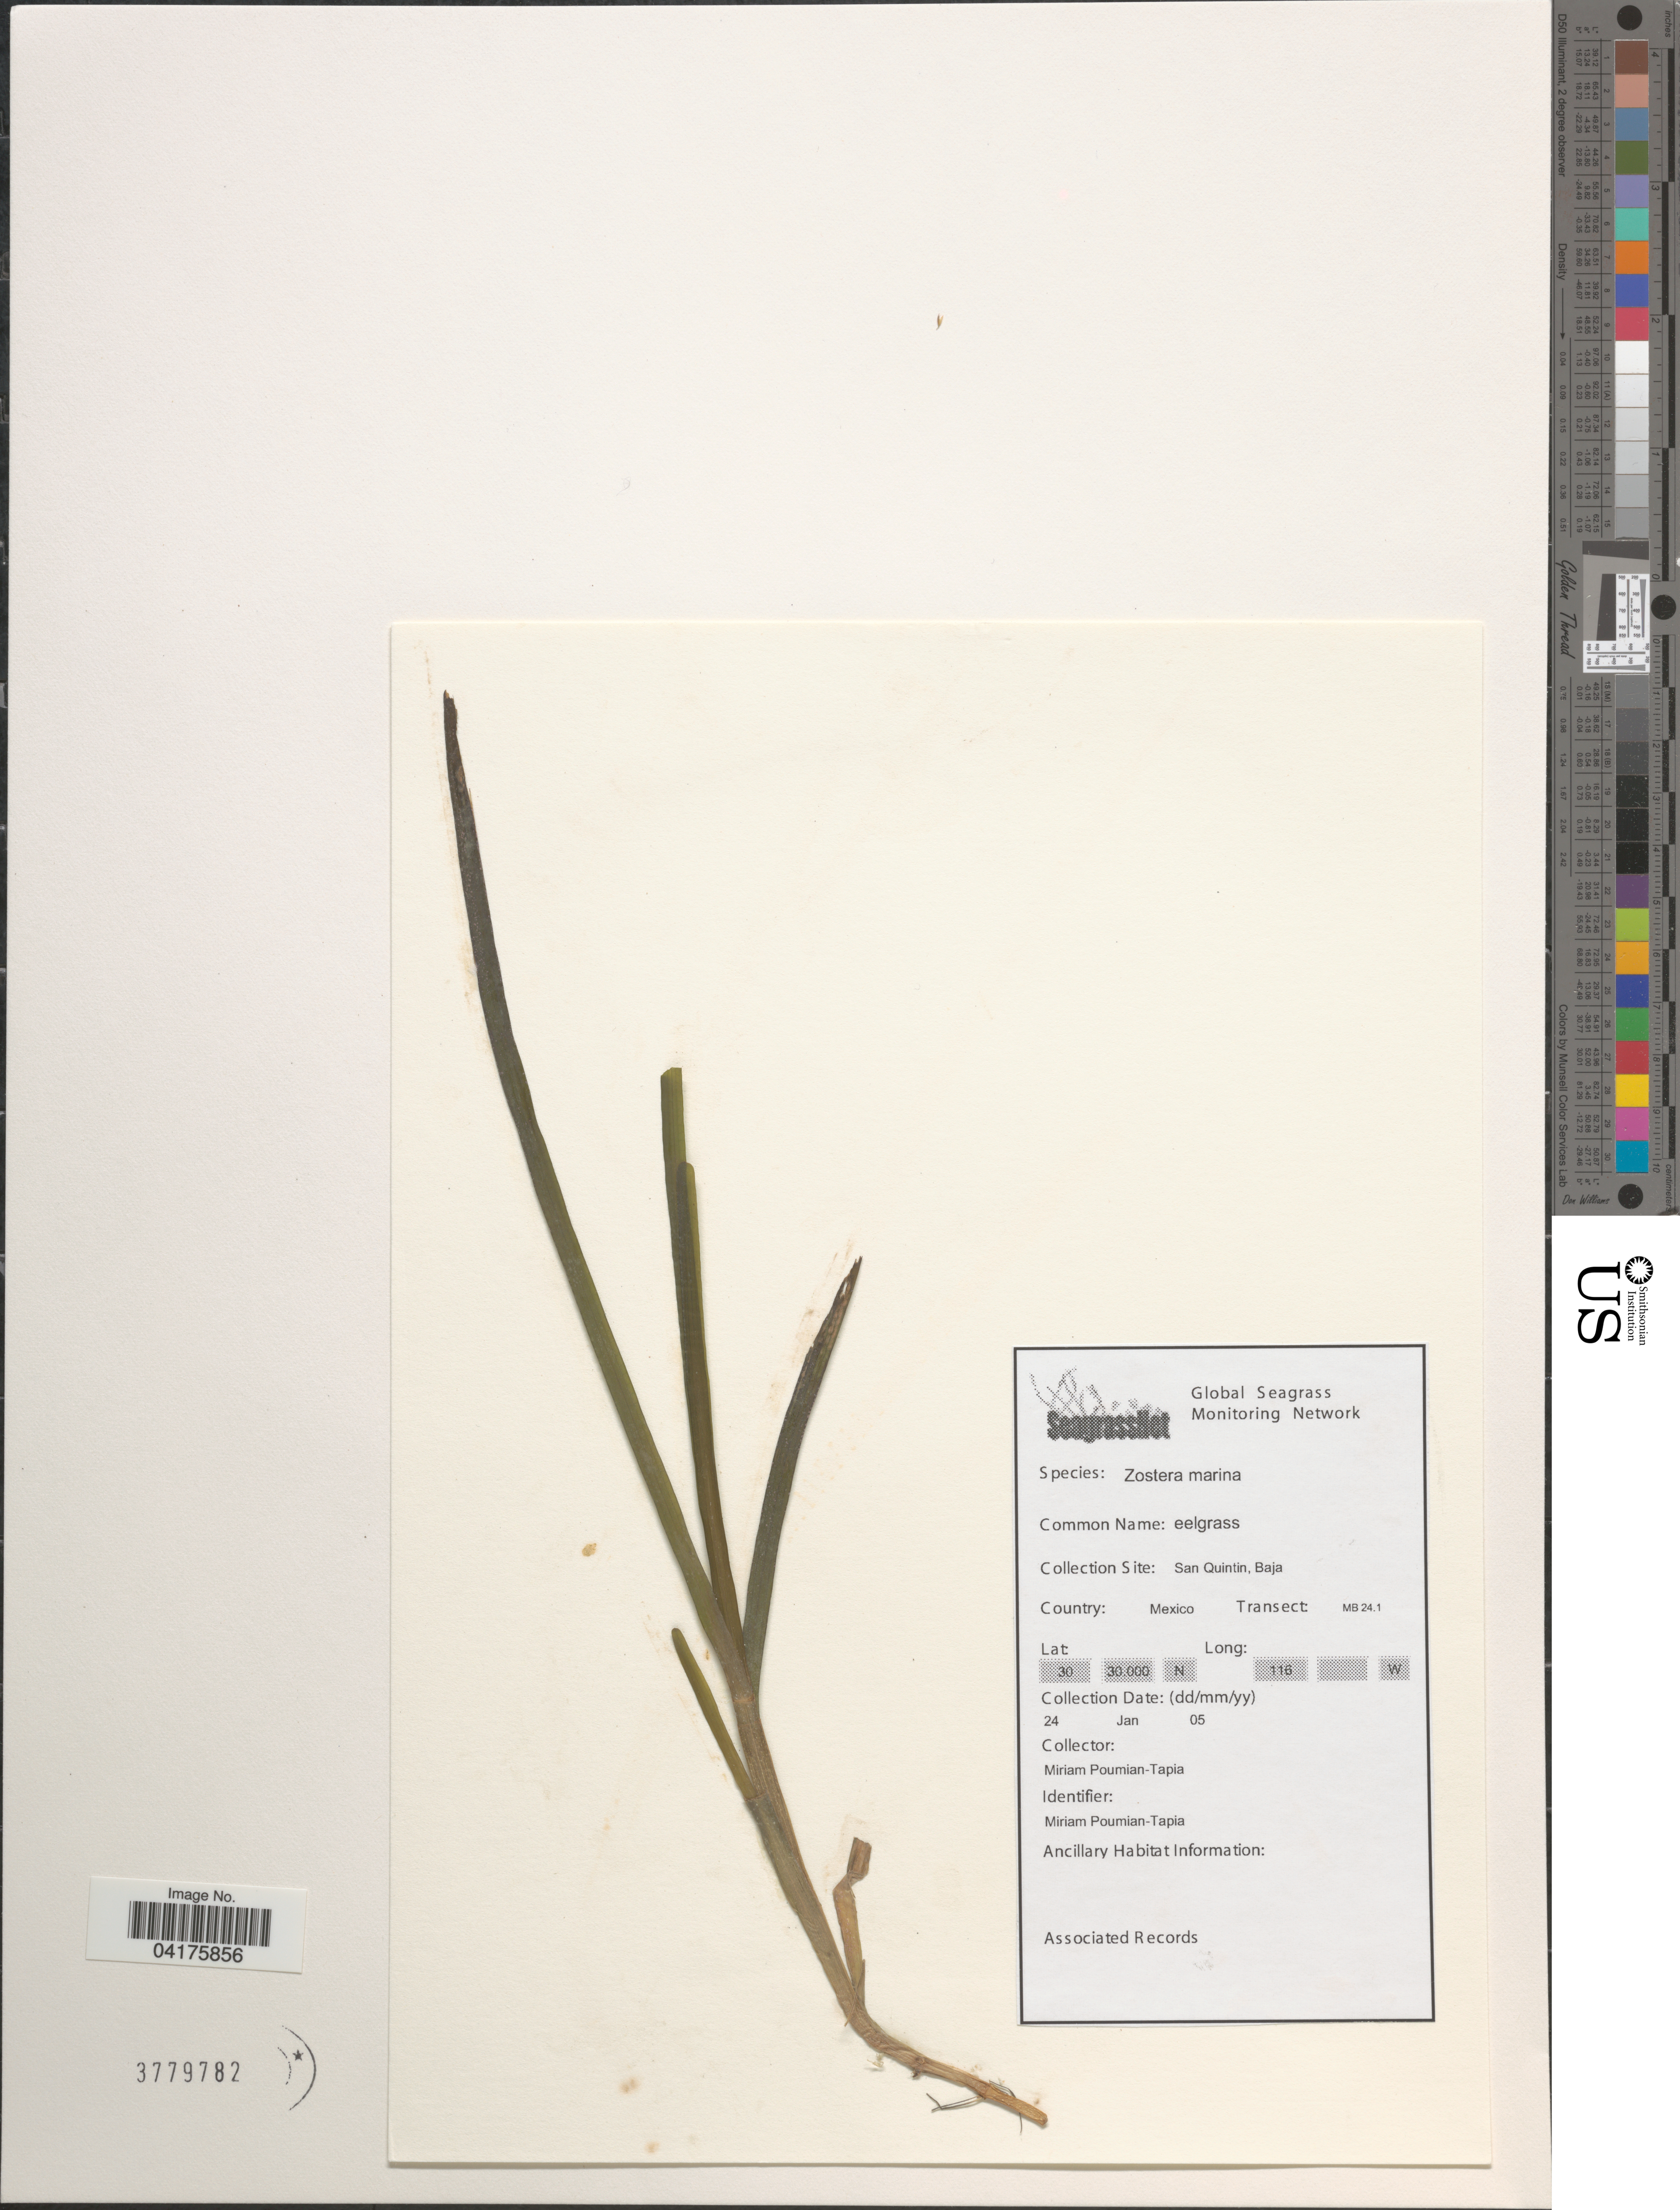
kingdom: Plantae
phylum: Tracheophyta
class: Liliopsida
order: Alismatales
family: Zosteraceae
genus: Zostera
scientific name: Zostera marina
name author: L.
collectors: M. Poumian-Tapia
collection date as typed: Transcribed d/m/y: 24/1/5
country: Mexico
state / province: México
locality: San Quintin, Baja.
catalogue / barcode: US 3779782